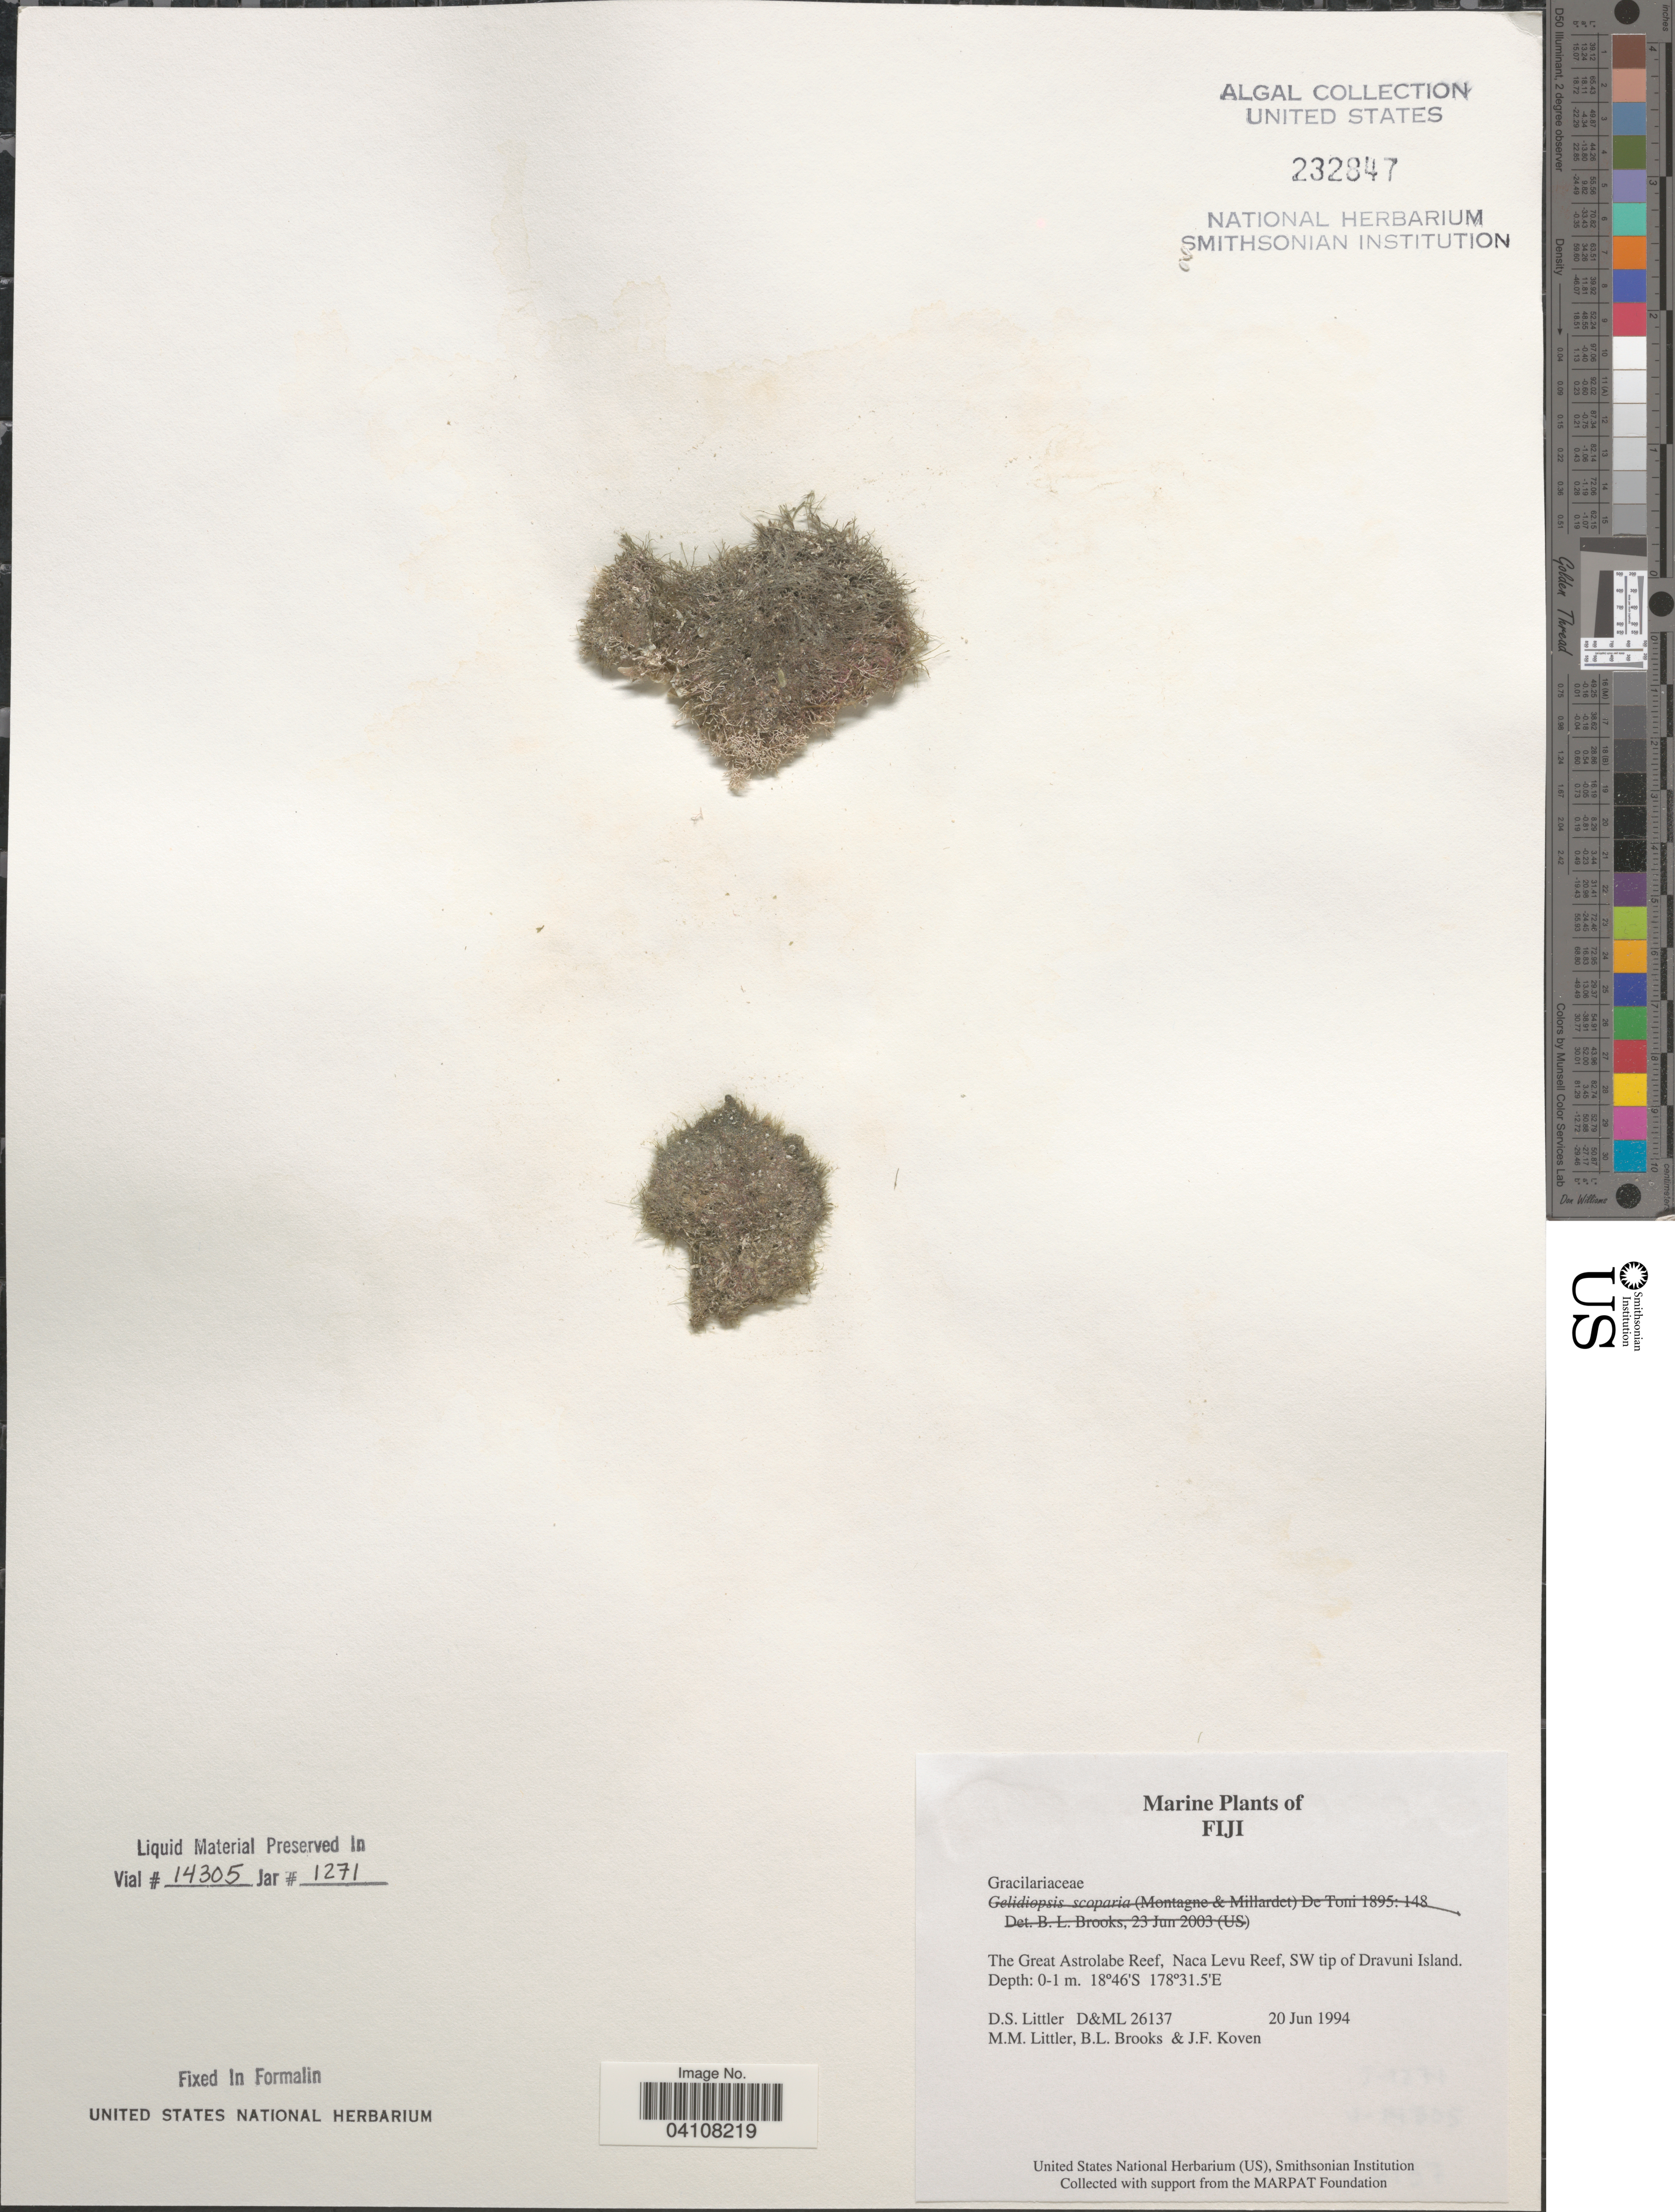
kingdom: Plantae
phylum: Rhodophyta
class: Florideophyceae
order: Gracilariales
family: Gracilariaceae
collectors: D. S. Littler, B. Brooks & J. Koven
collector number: D&ML26137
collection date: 1994-06-20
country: Fiji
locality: The Great Astrolabe Reef, Naca Levu Reef, SW tip of Dravuni Island.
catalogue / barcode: US 232847